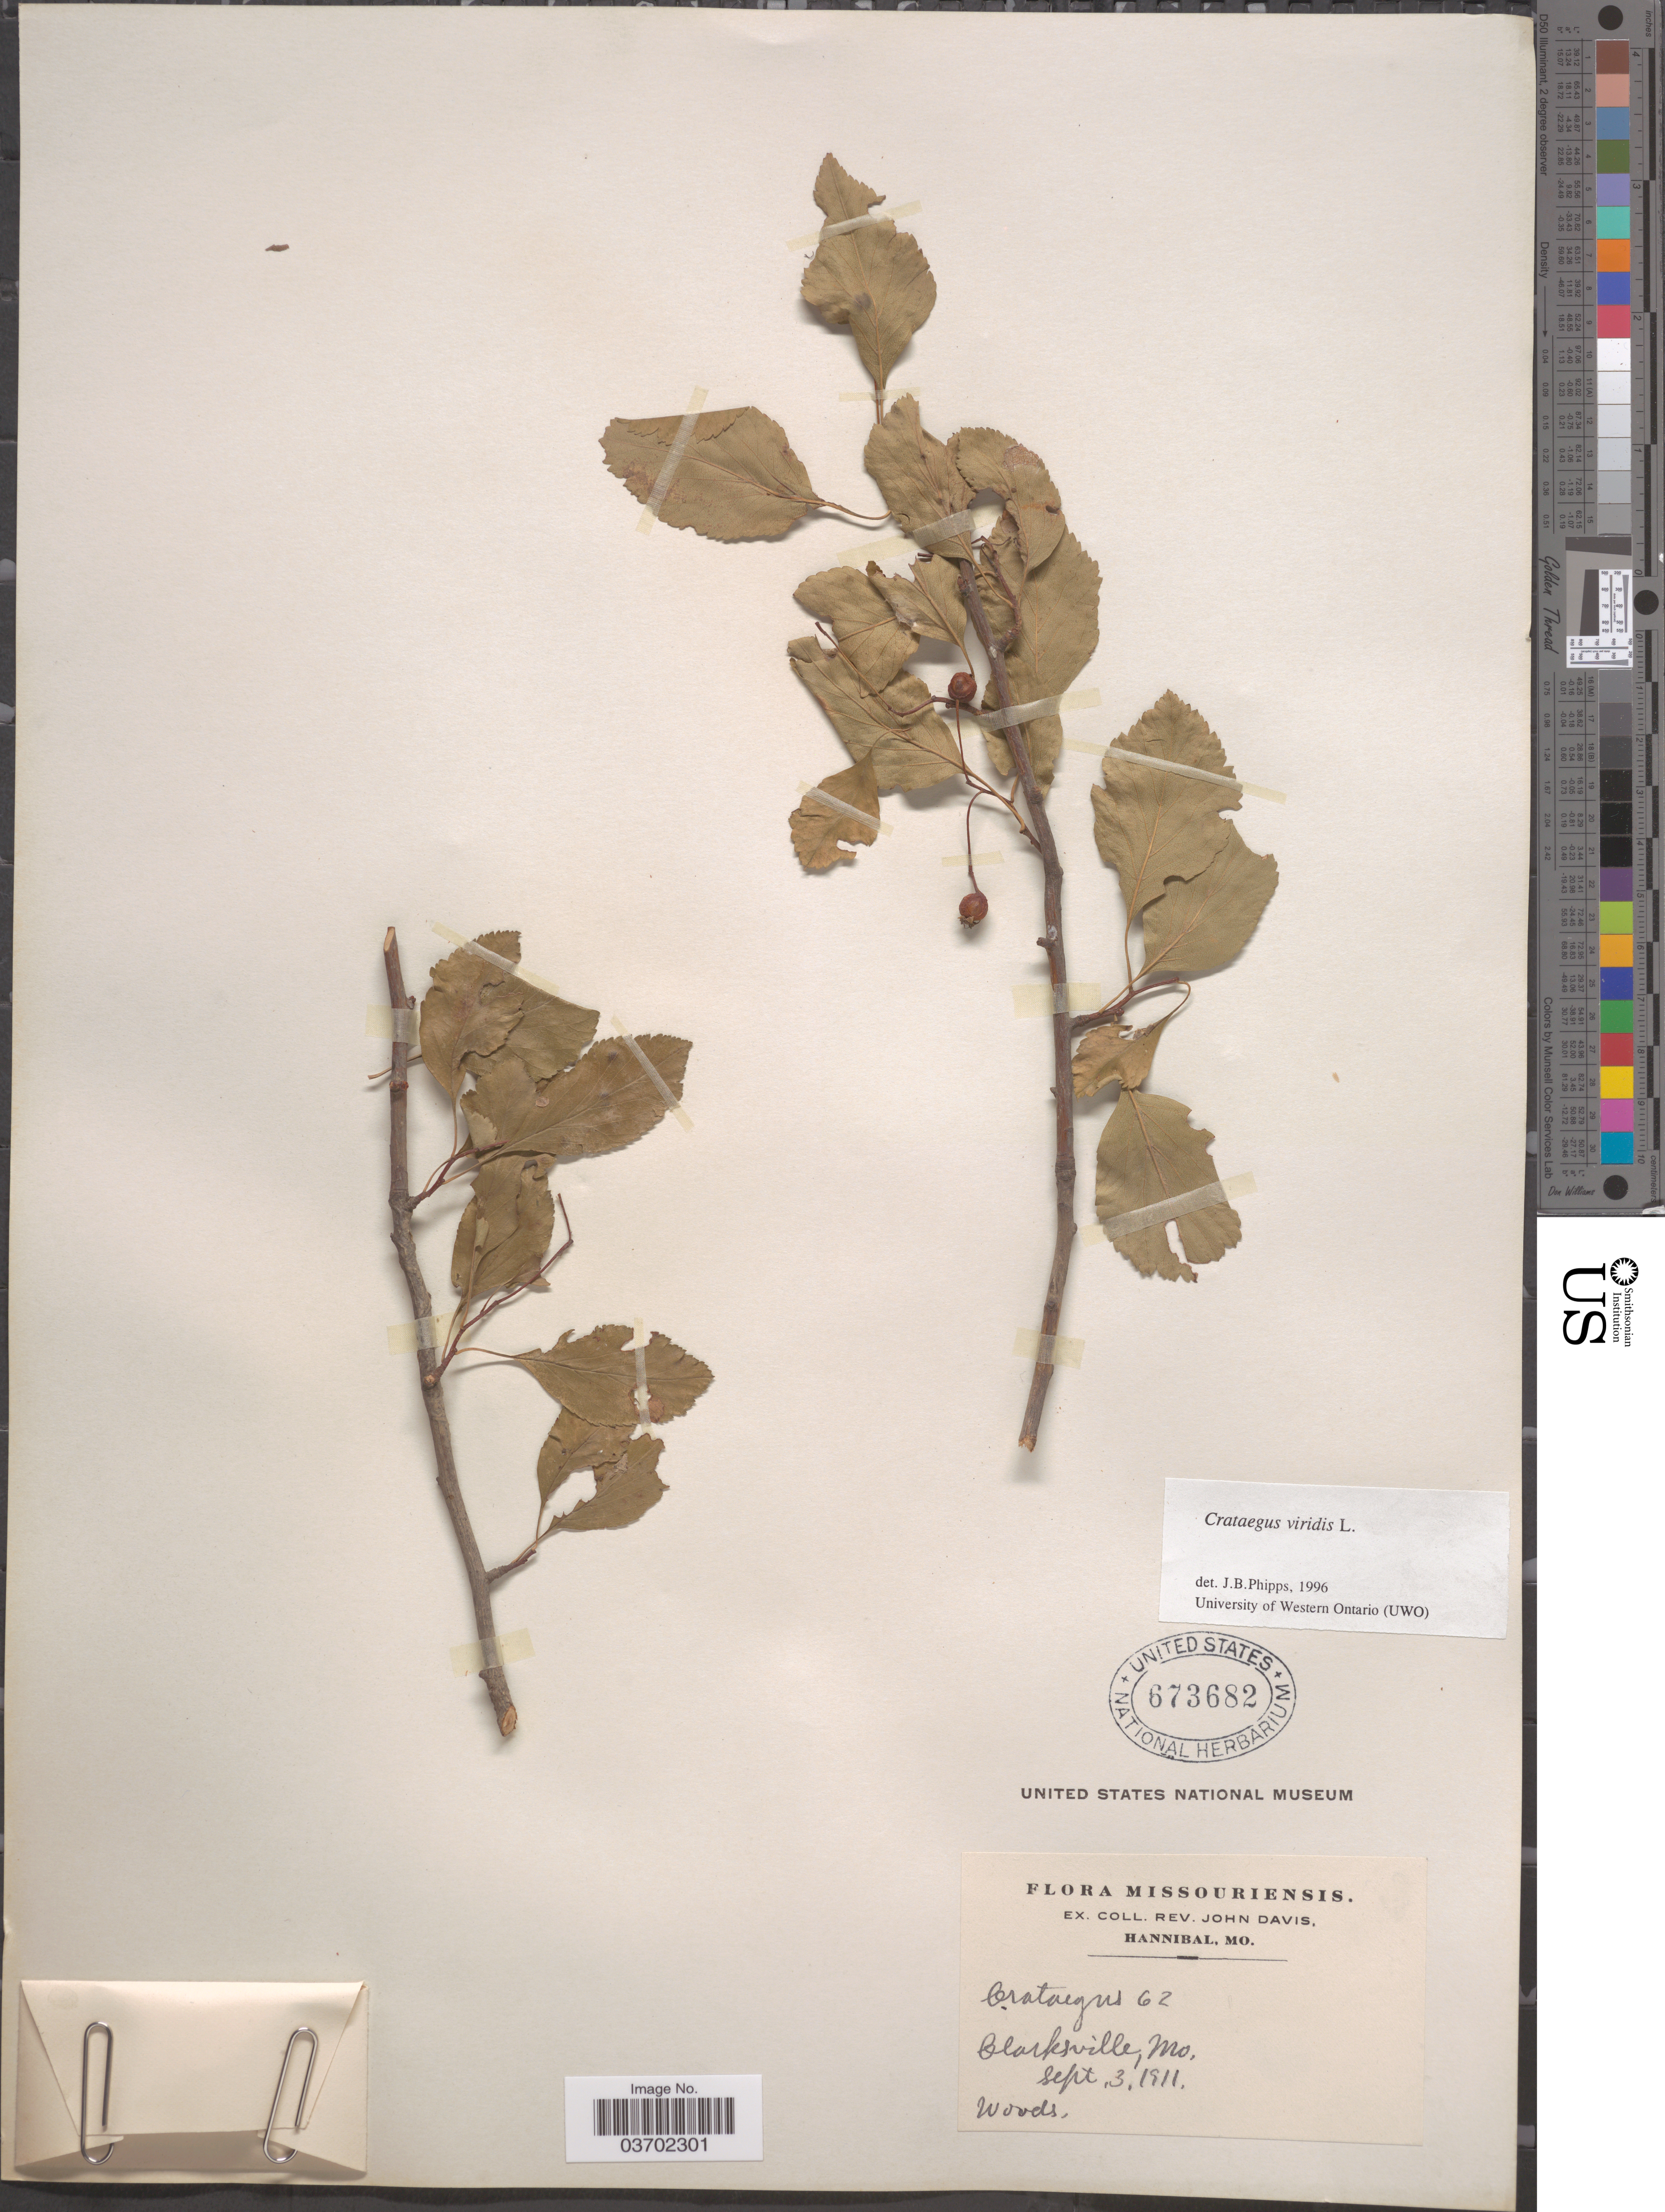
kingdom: Plantae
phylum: Tracheophyta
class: Magnoliopsida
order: Rosales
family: Rosaceae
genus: Crataegus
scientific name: Crataegus viridis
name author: L.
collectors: ex herb. Rev. John Davis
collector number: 62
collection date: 1911-09-03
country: United States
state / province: Missouri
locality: Blacksville.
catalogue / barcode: US 673682